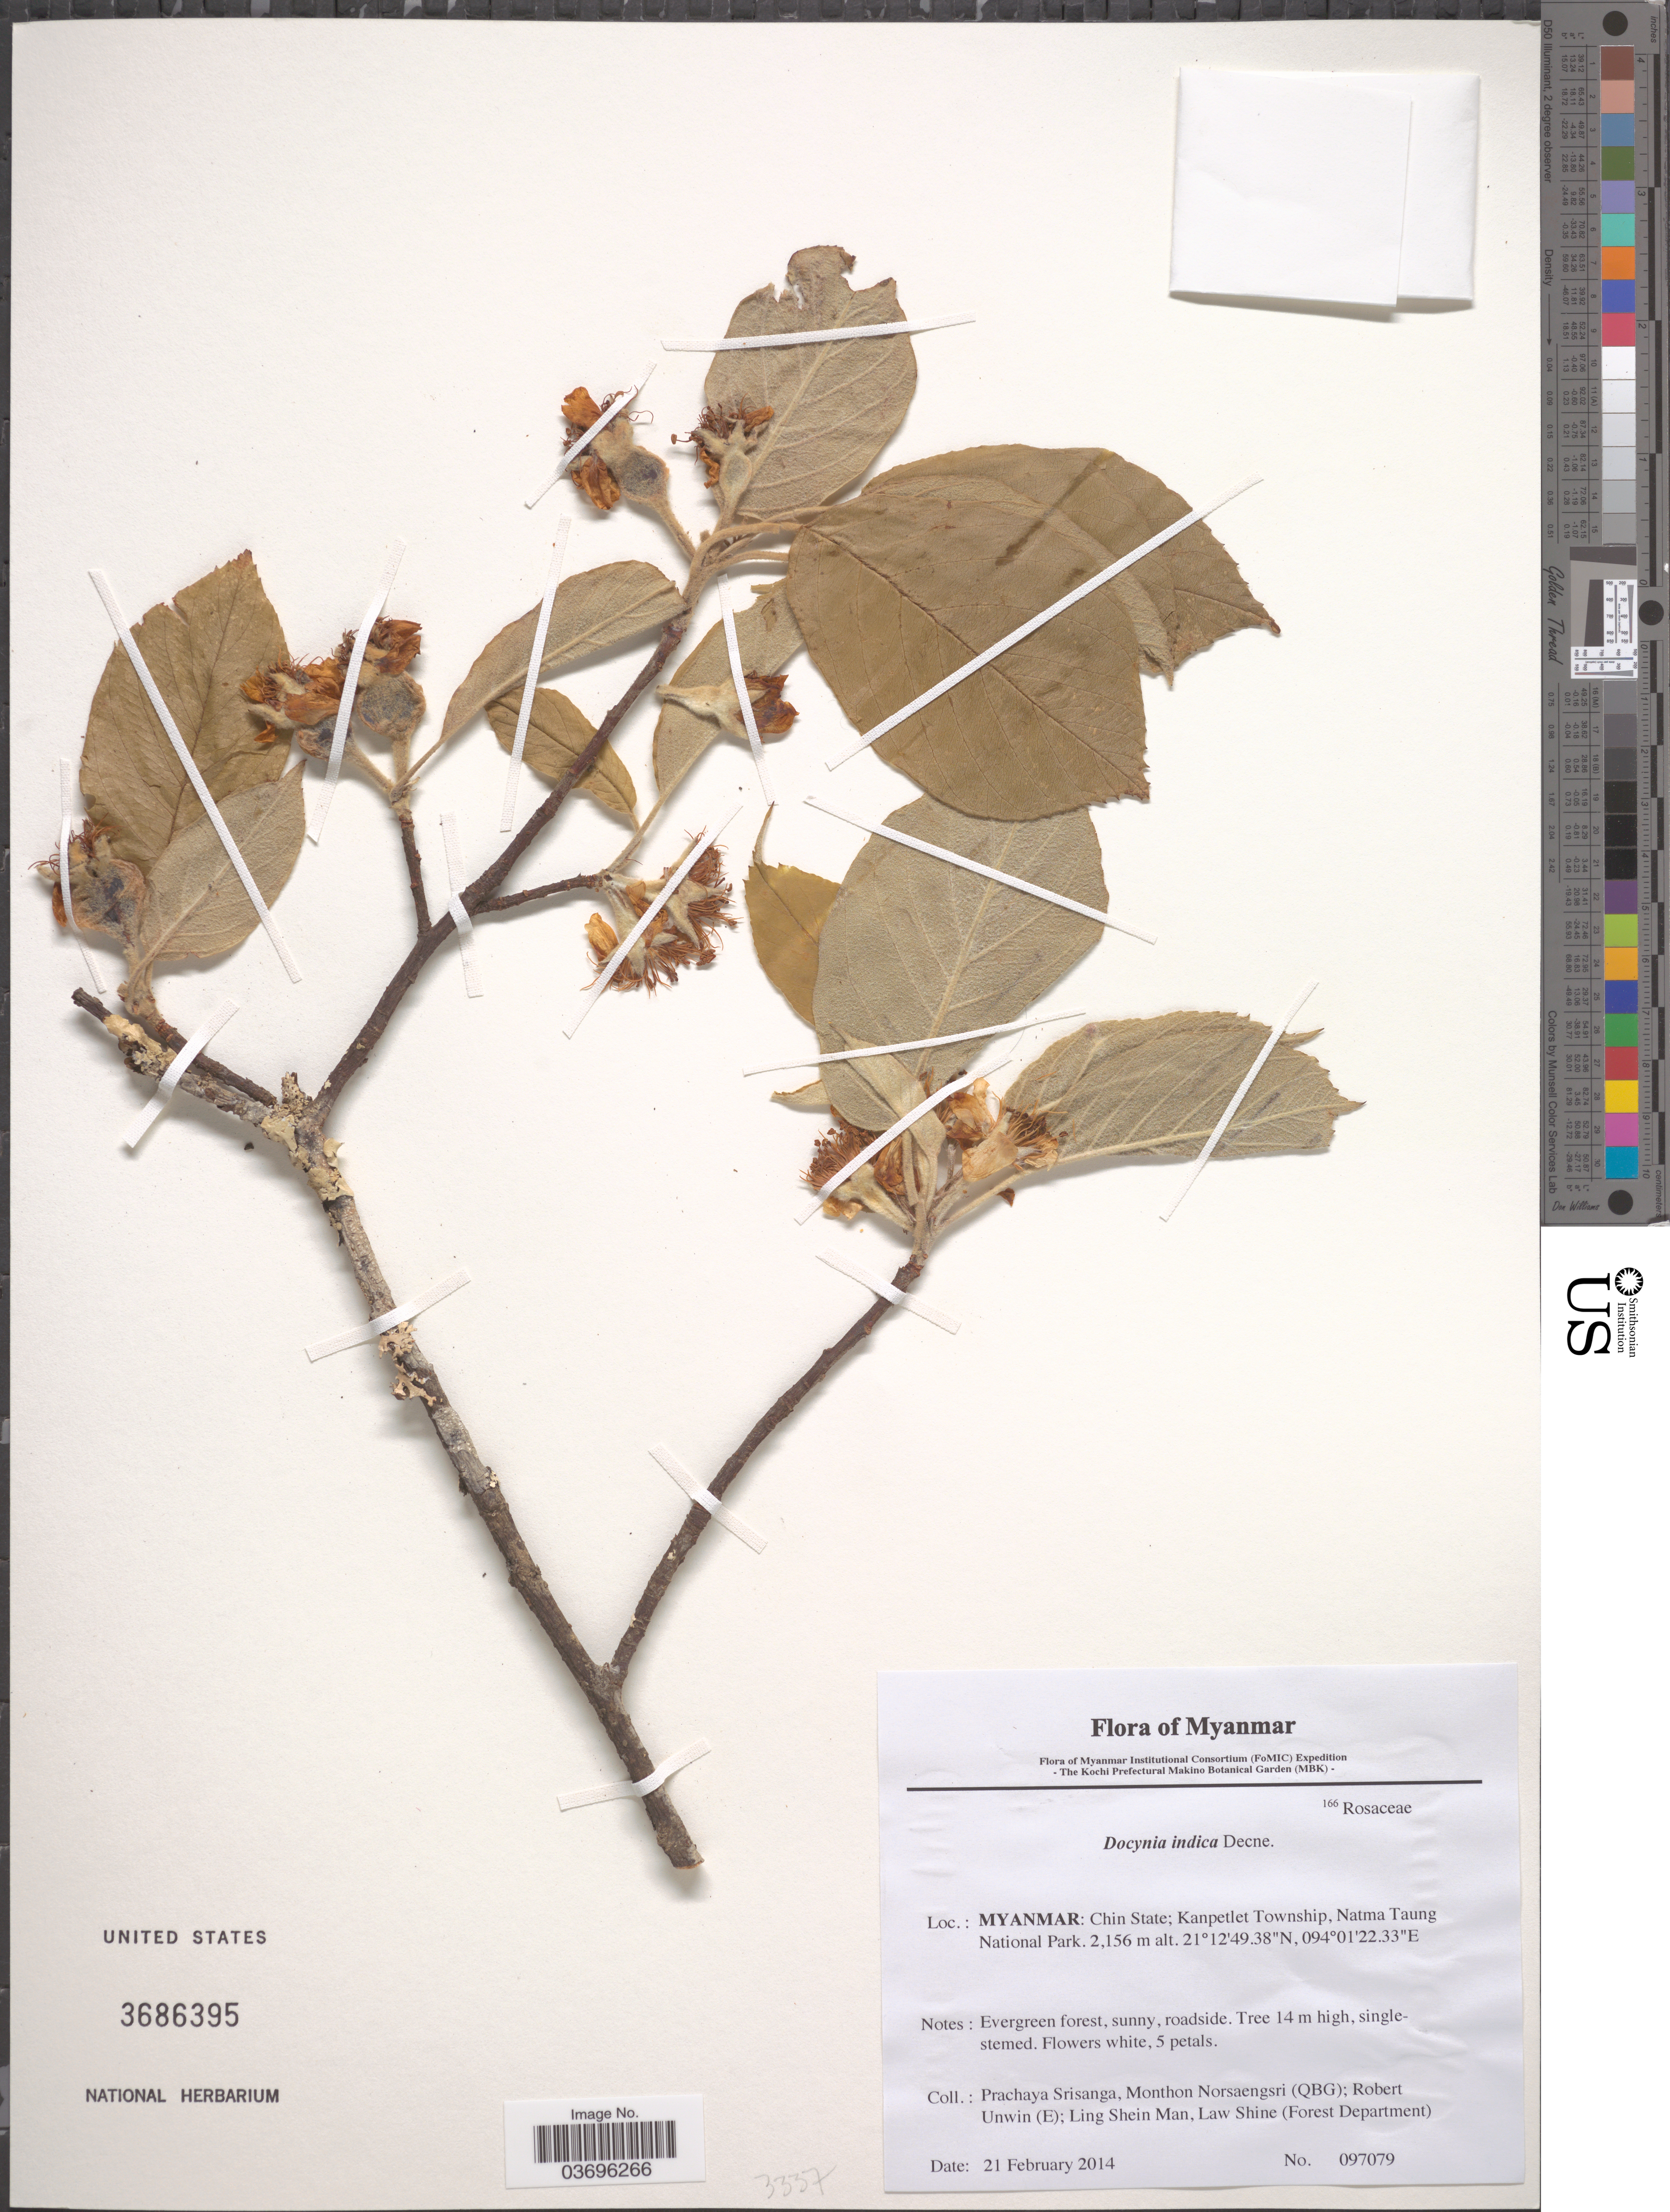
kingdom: Plantae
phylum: Tracheophyta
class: Magnoliopsida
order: Rosales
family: Rosaceae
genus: Docynia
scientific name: Docynia indica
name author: (Wall.) Decne.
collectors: P. Srisanga, M. Norsaengsri, R. Unwin, Ling Shein Man & L. Shine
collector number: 097079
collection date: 2014-02-21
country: Myanmar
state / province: Chin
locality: Kanpetlet Township, Natma Taung National Park.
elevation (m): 2156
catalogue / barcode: US 3686395